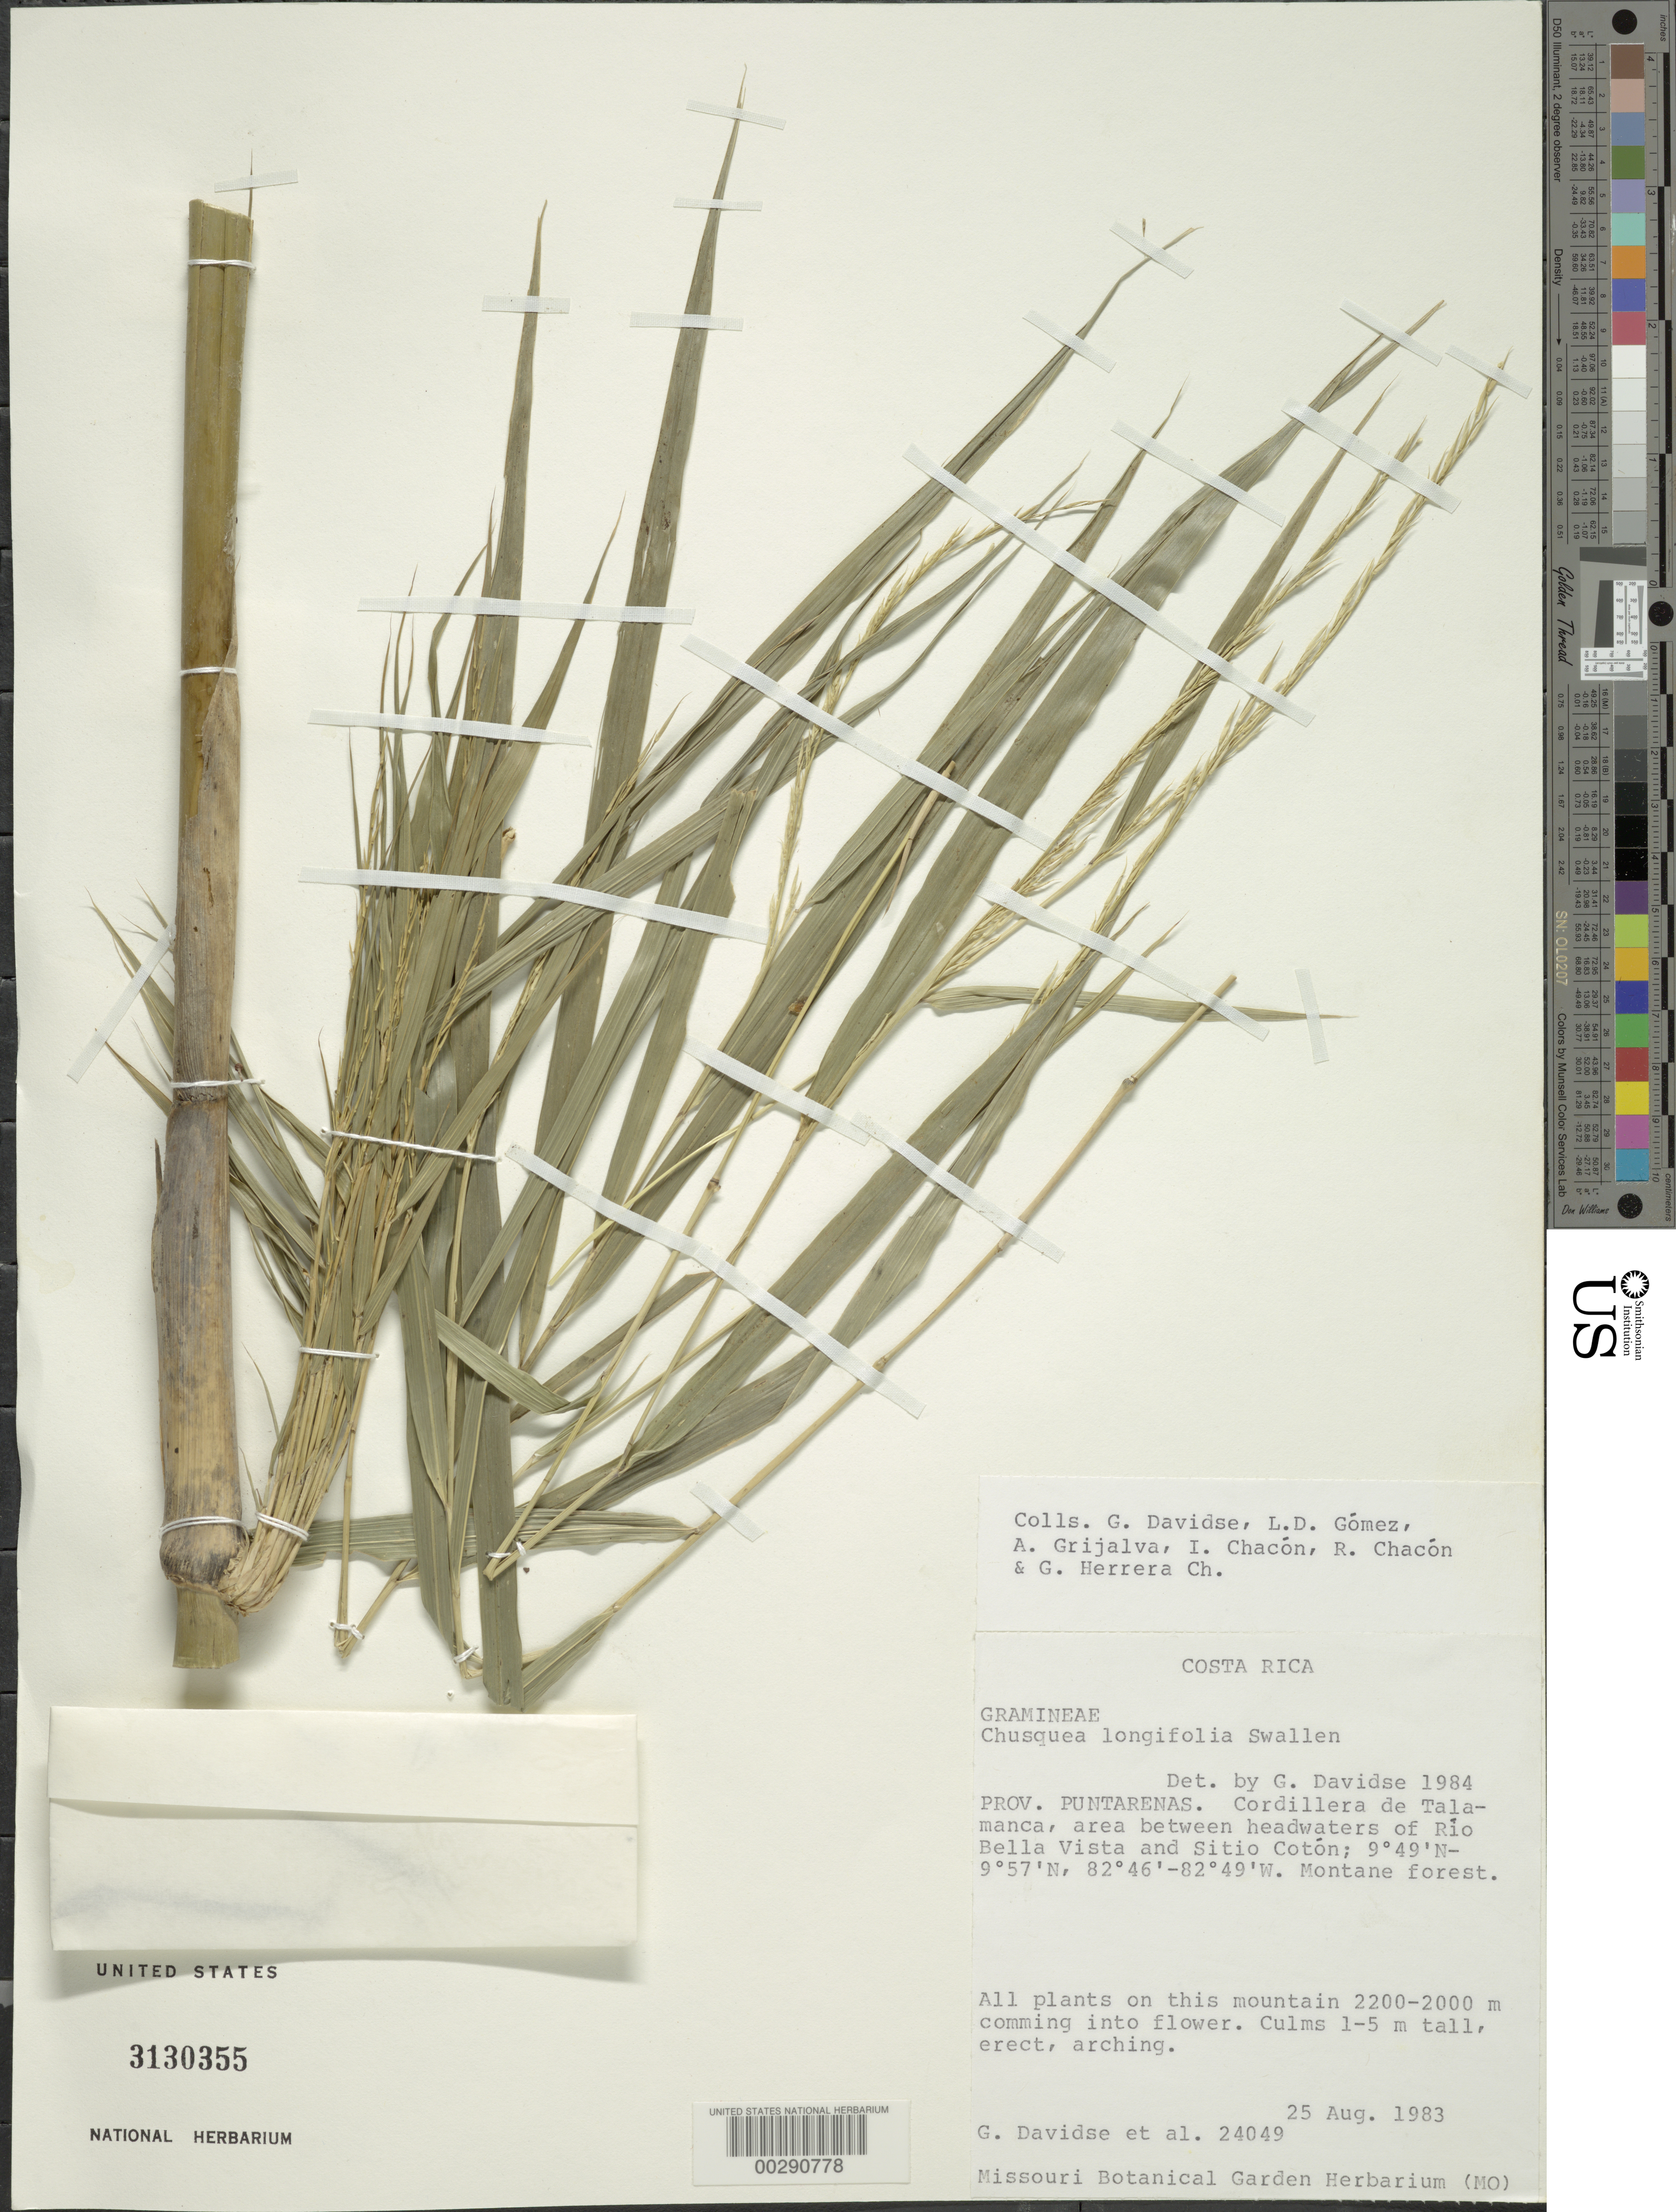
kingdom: Plantae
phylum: Tracheophyta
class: Liliopsida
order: Poales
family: Poaceae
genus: Chusquea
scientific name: Chusquea longifolia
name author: Swallen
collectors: G. Davidse, L. D. Gómez, A. Grijalva, I. Chacon, R. Chacon & G. Herrera Ch.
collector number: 24049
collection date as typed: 25 Aug 1983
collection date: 1983-08-25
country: Costa Rica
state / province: Puntarenas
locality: Cordillera de talamanca, area between headwaters of rio bella vista and sitio coton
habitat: Montane forest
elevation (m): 2000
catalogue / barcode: US 3130355